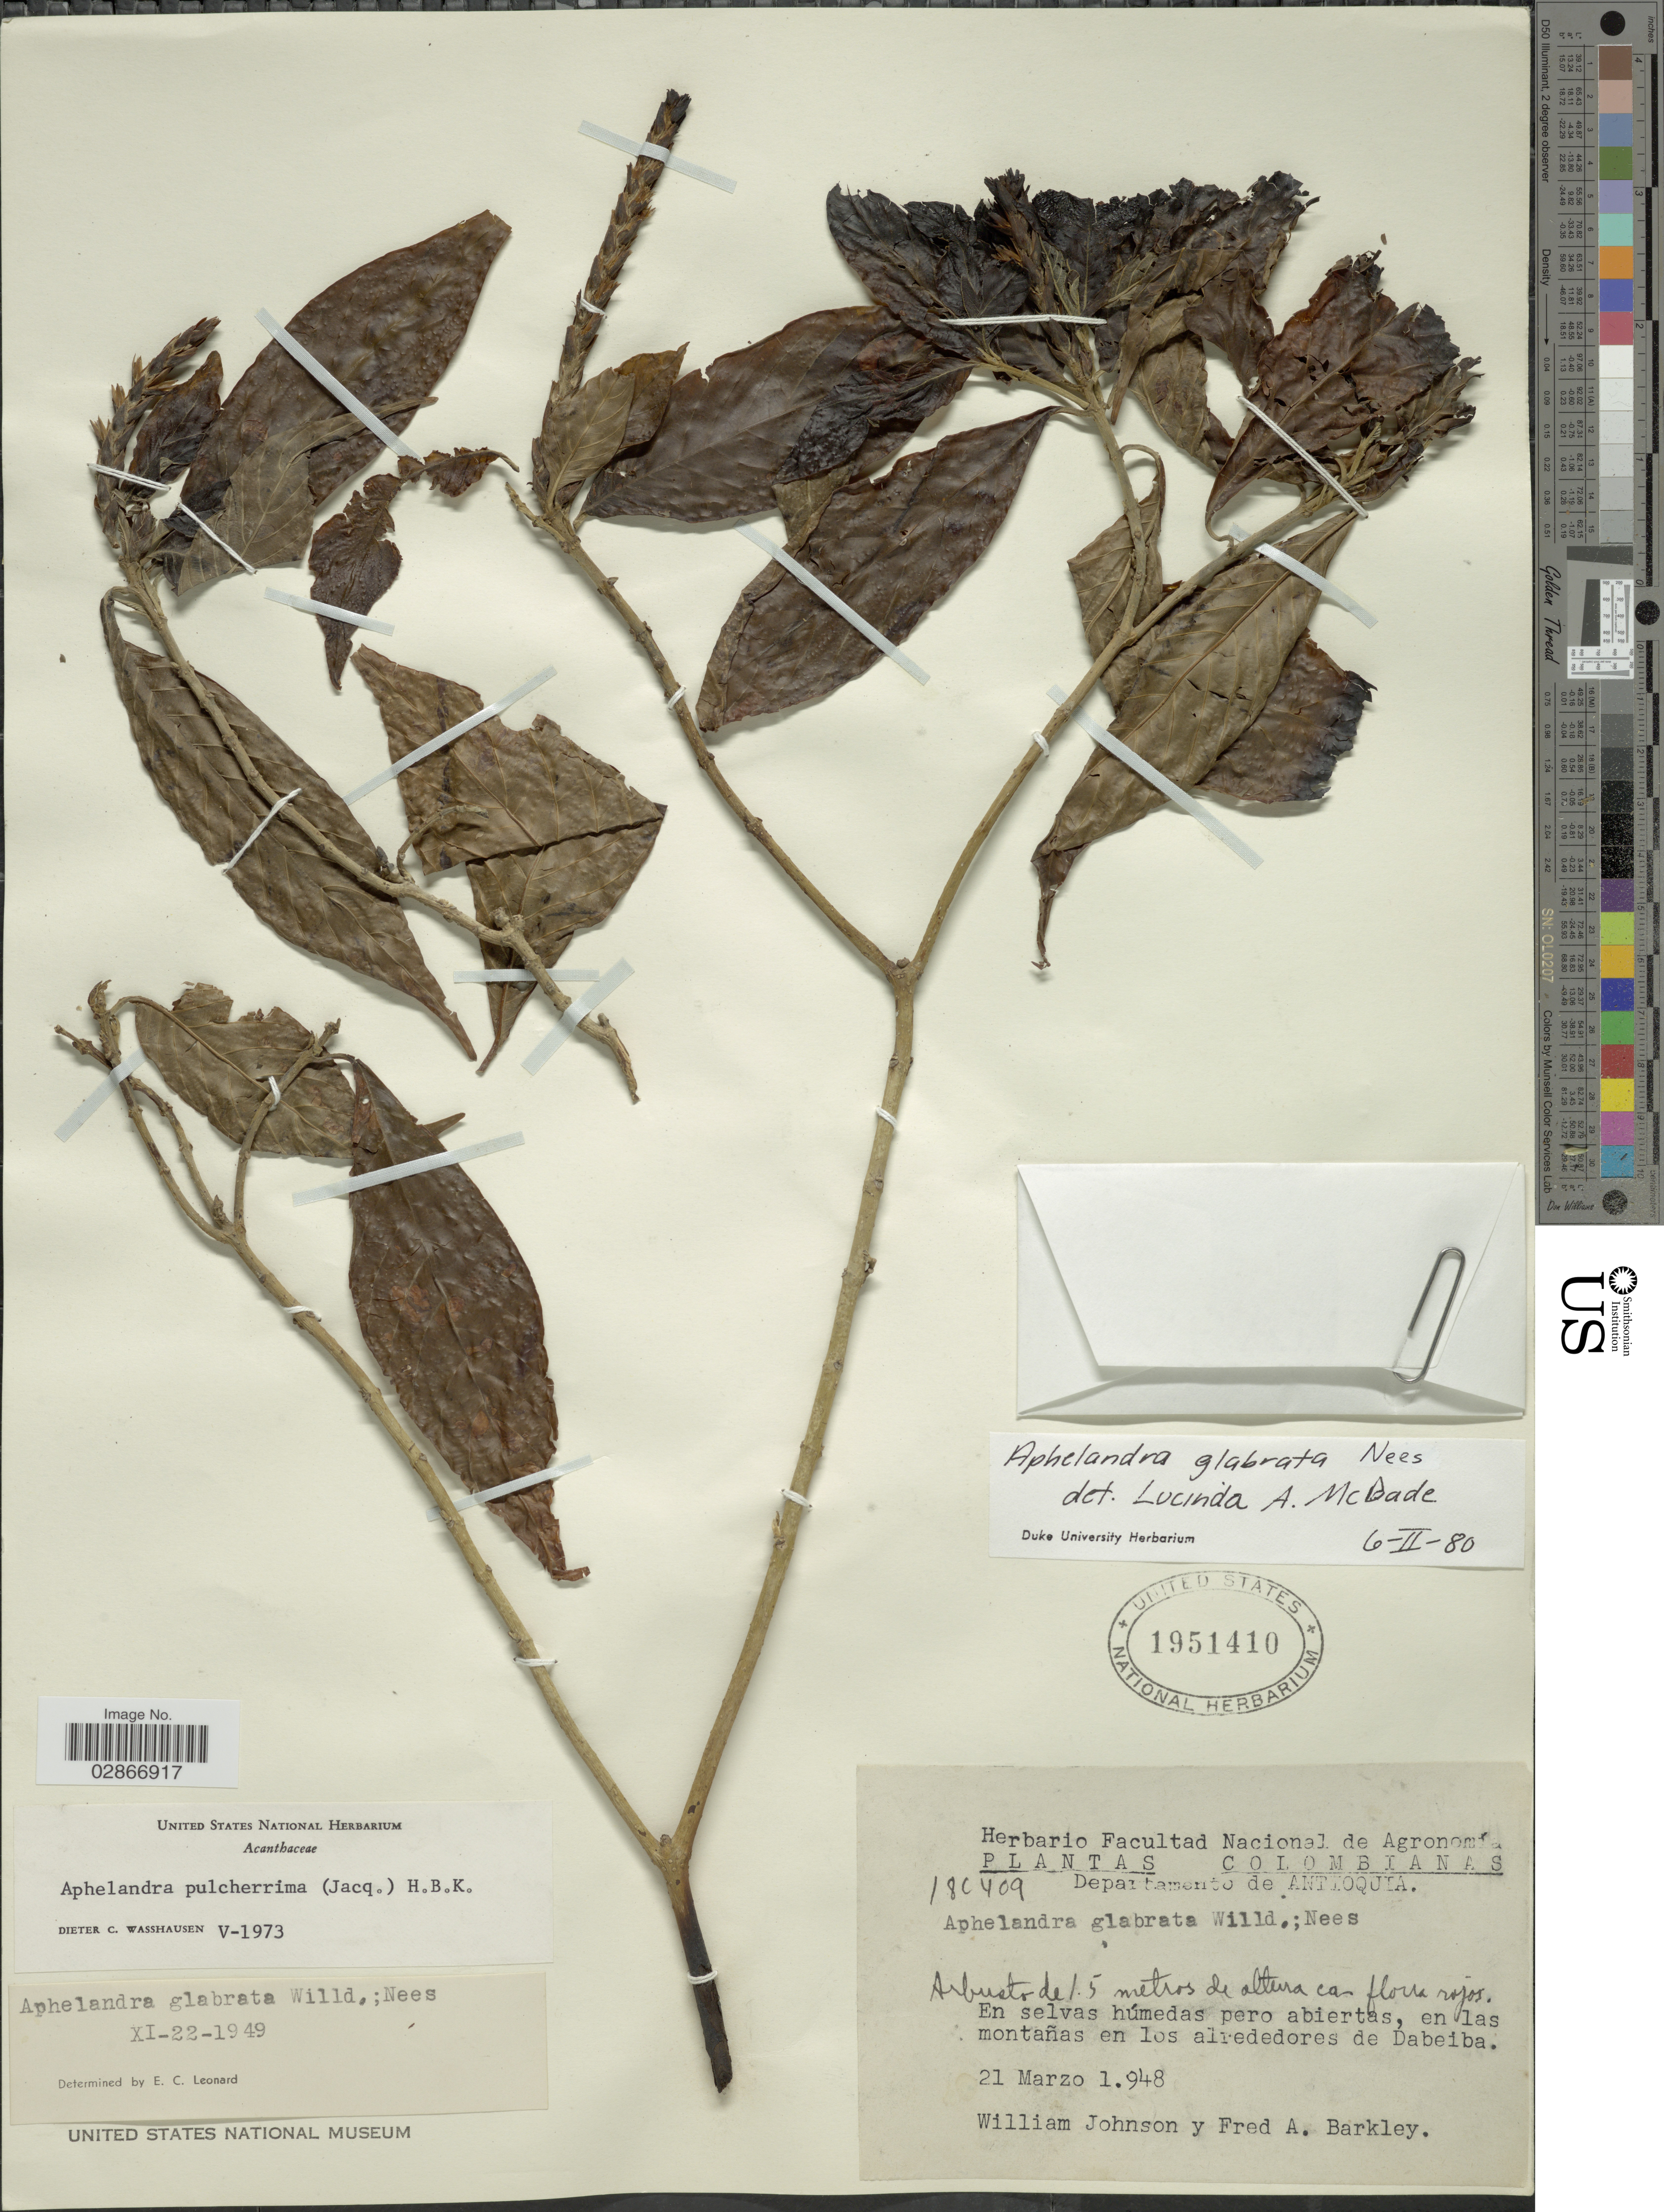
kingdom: Plantae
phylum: Tracheophyta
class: Magnoliopsida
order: Lamiales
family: Acanthaceae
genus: Aphelandra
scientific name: Aphelandra glabrata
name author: Willd. ex Nees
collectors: W. M. Johnson & F. A. Barkley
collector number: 18C409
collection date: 1948-03-21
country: Colombia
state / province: Antioquia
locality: Departamento de Antioquia, en las montañas en los alrededores de Dabeiba.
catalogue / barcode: US 1951410